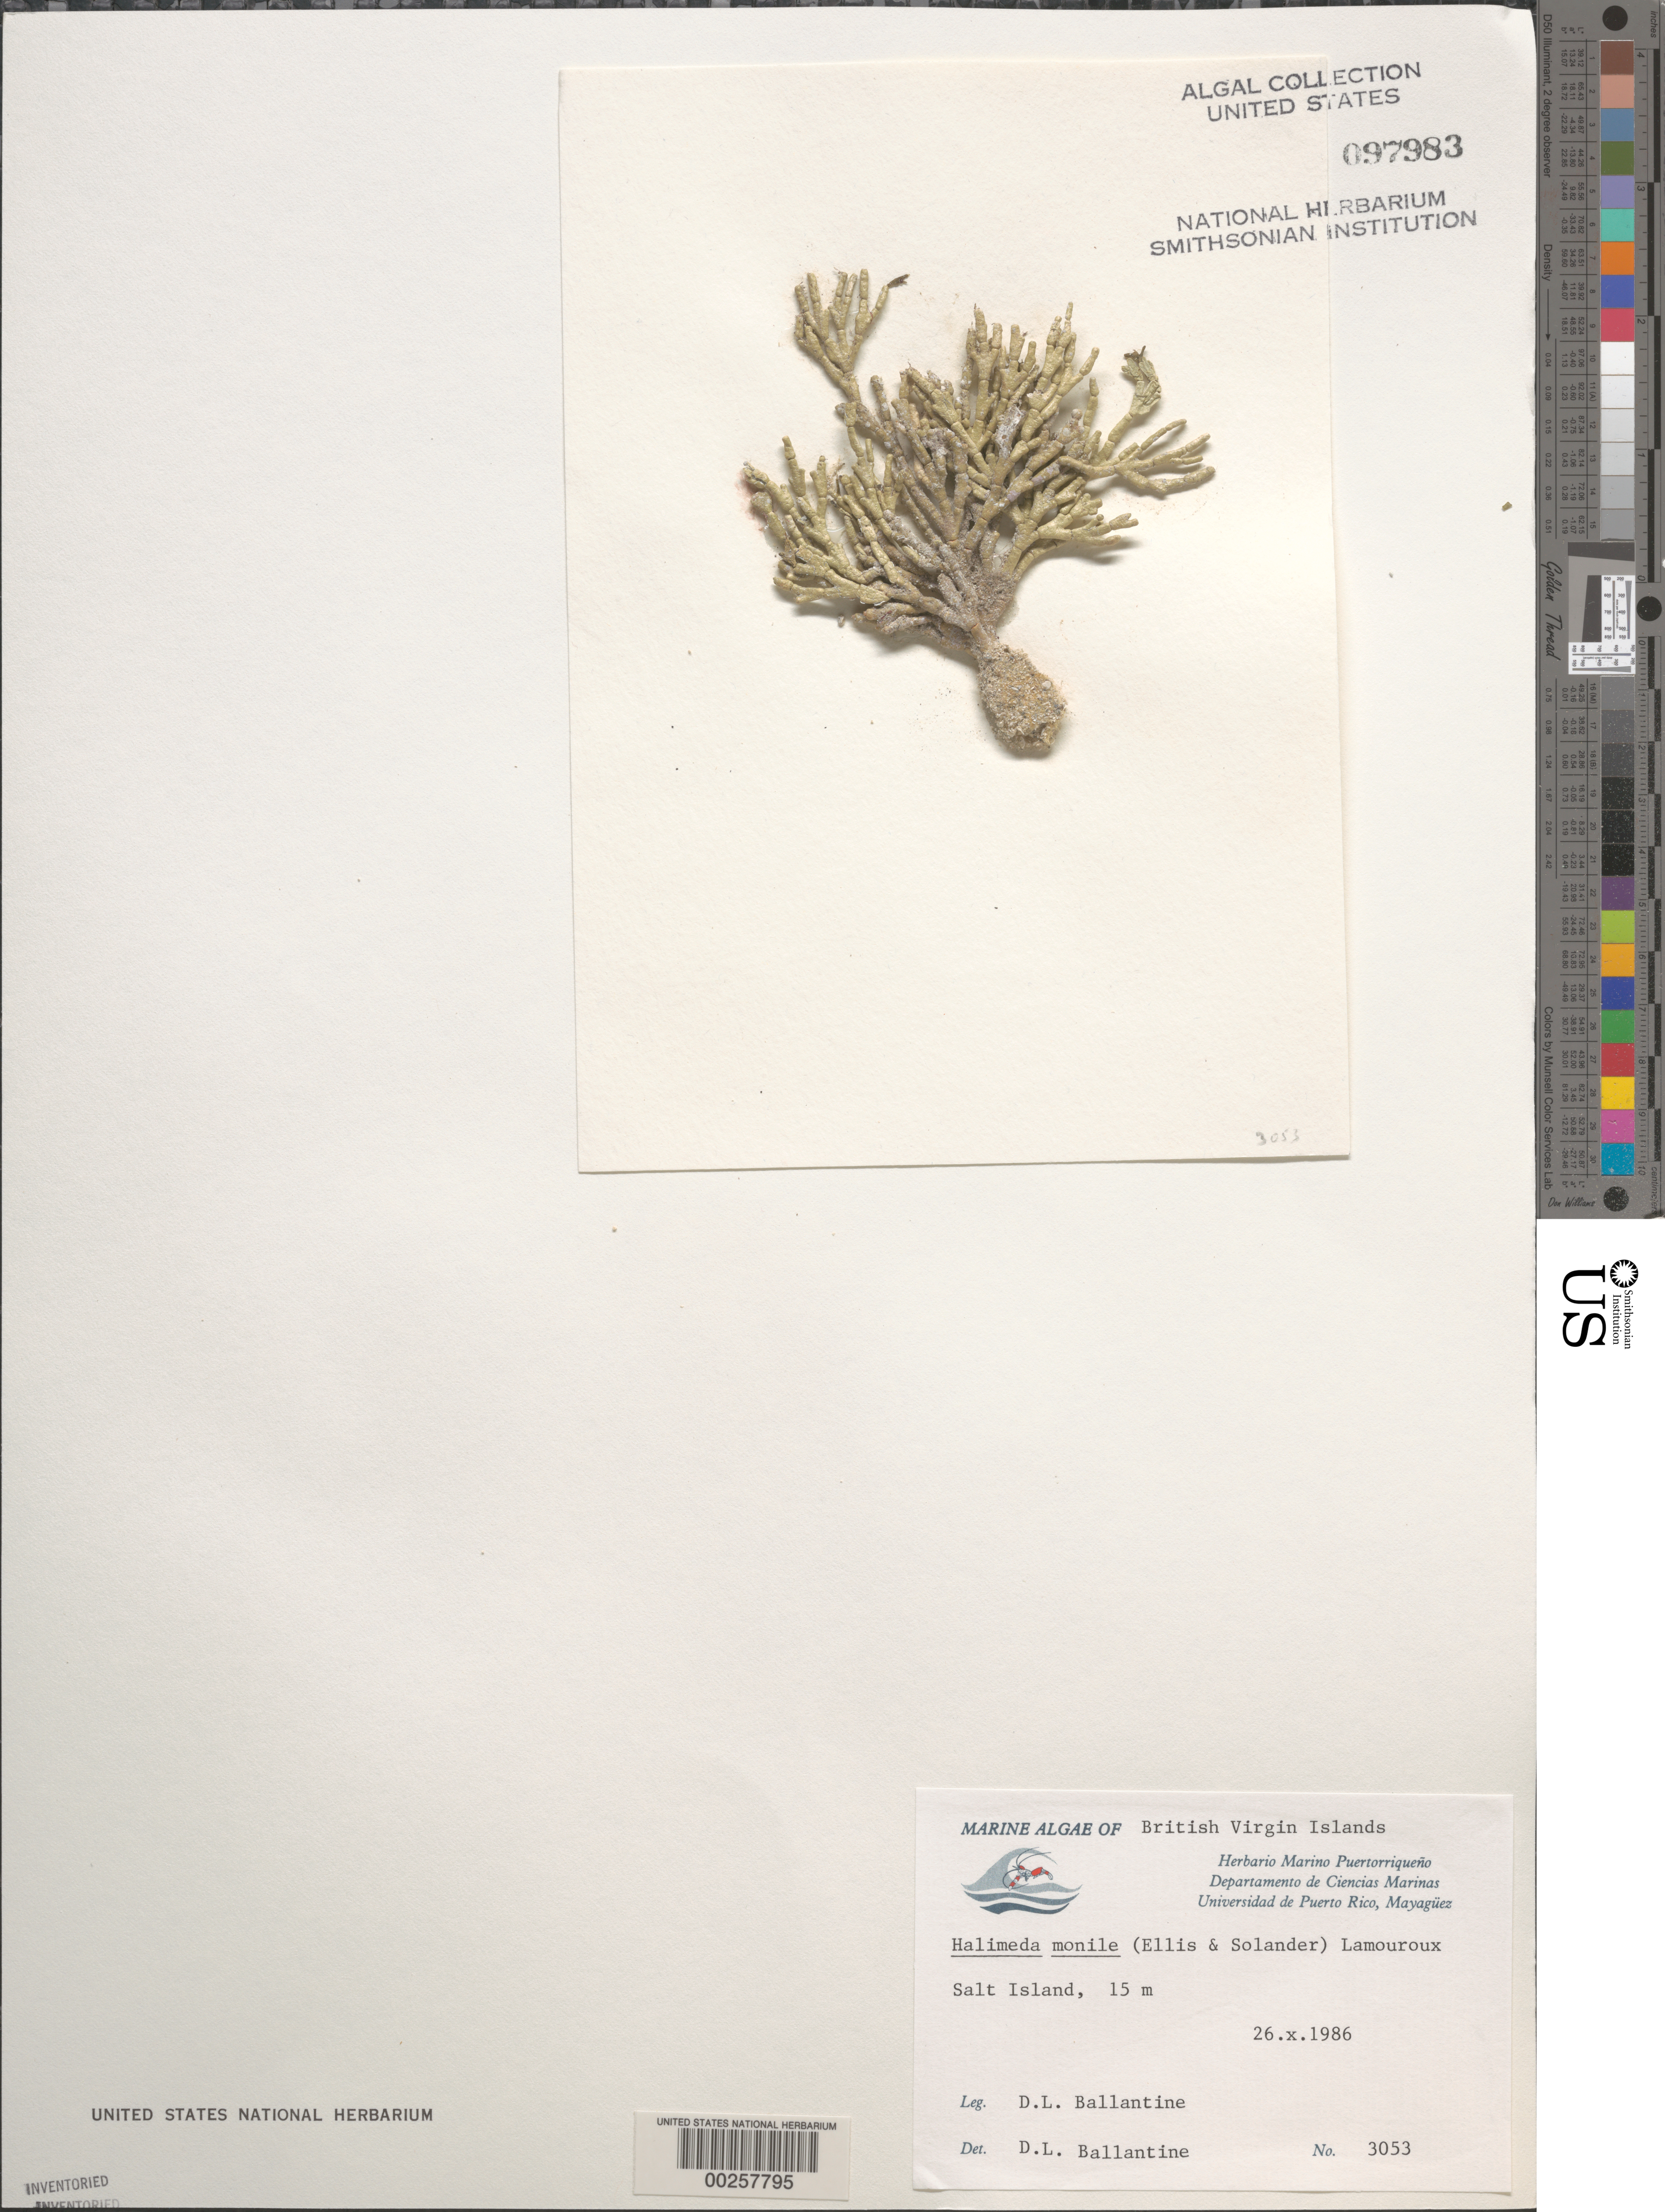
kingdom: Plantae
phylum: Chlorophyta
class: Ulvophyceae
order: Bryopsidales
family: Halimedaceae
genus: Halimeda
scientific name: Halimeda monile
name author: (J. Ellis & Sol.) J.V.Lamouroux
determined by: Ballantine, D. L.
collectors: D.L. Ballantine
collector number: DLB 3053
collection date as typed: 26 Oct 1986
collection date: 1986-10-26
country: British Virgin Islands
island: Salt Island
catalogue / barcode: US 97983